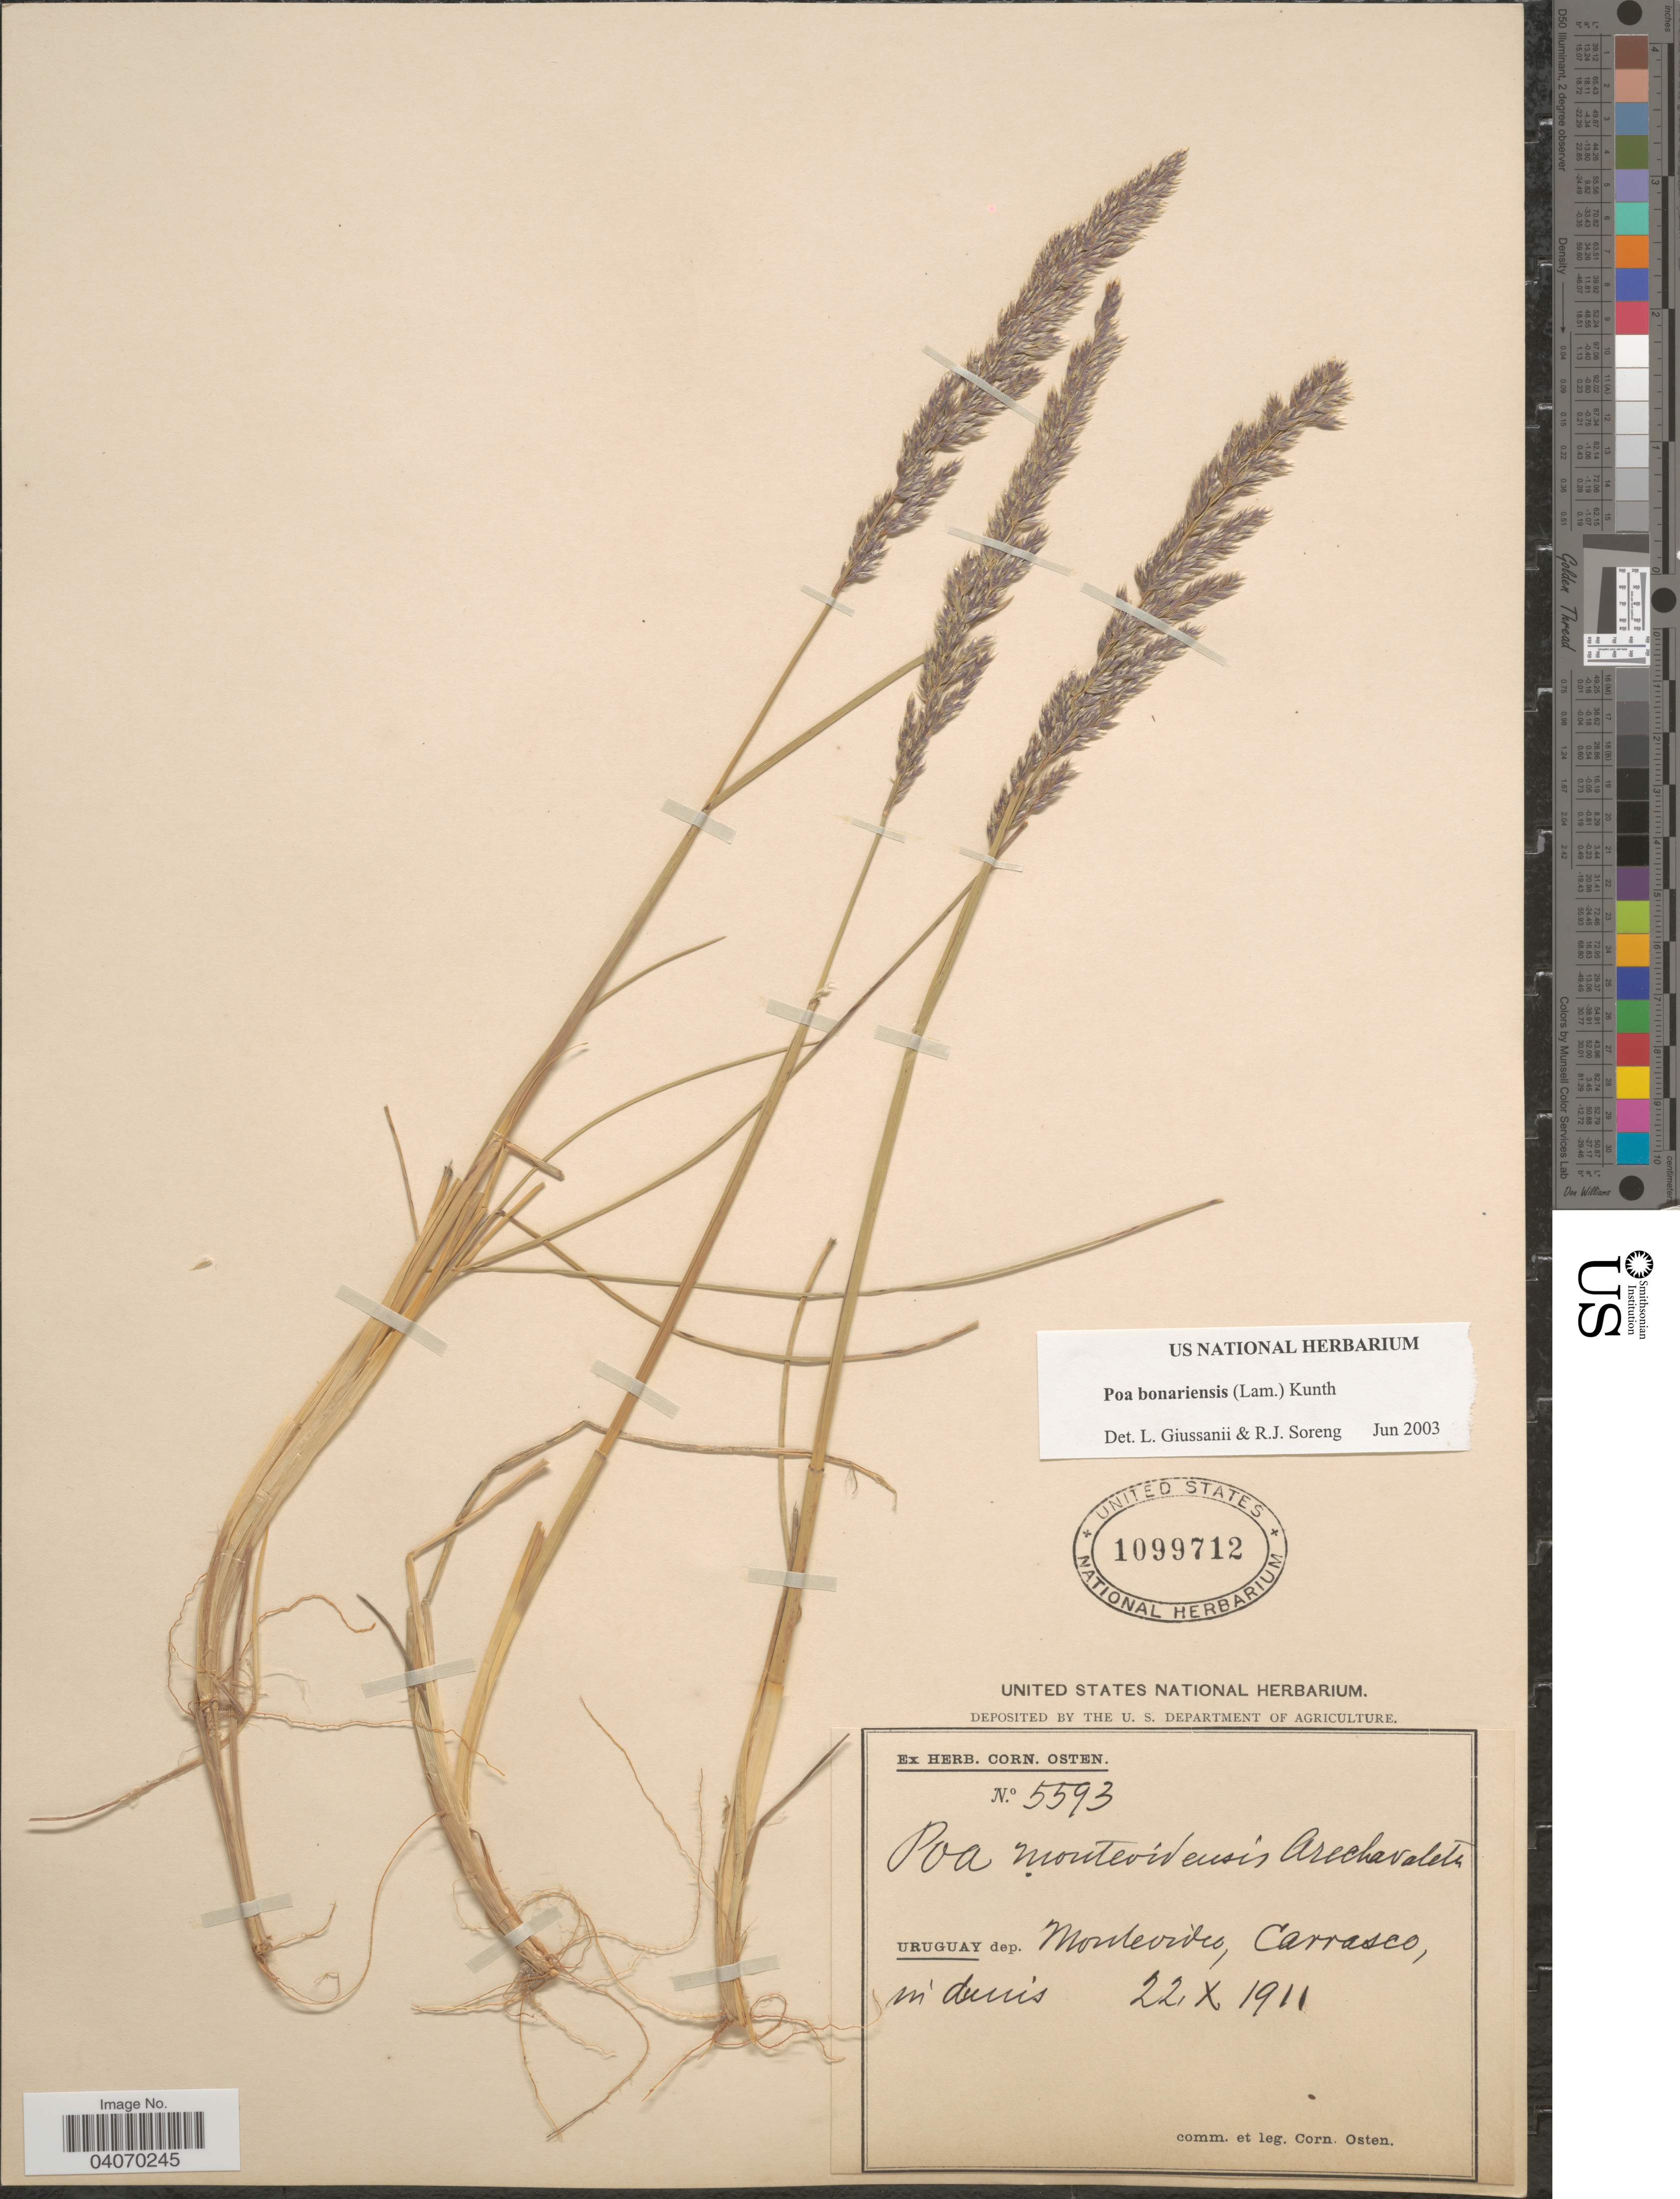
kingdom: Plantae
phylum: Tracheophyta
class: Liliopsida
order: Poales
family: Poaceae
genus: Poa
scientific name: Poa bonariensis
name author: (Lam.) Kunth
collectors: C. Osten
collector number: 5593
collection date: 1911-10-22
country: Uruguay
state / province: Montevideo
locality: Carrasco, in dunis.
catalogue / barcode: US 1099712